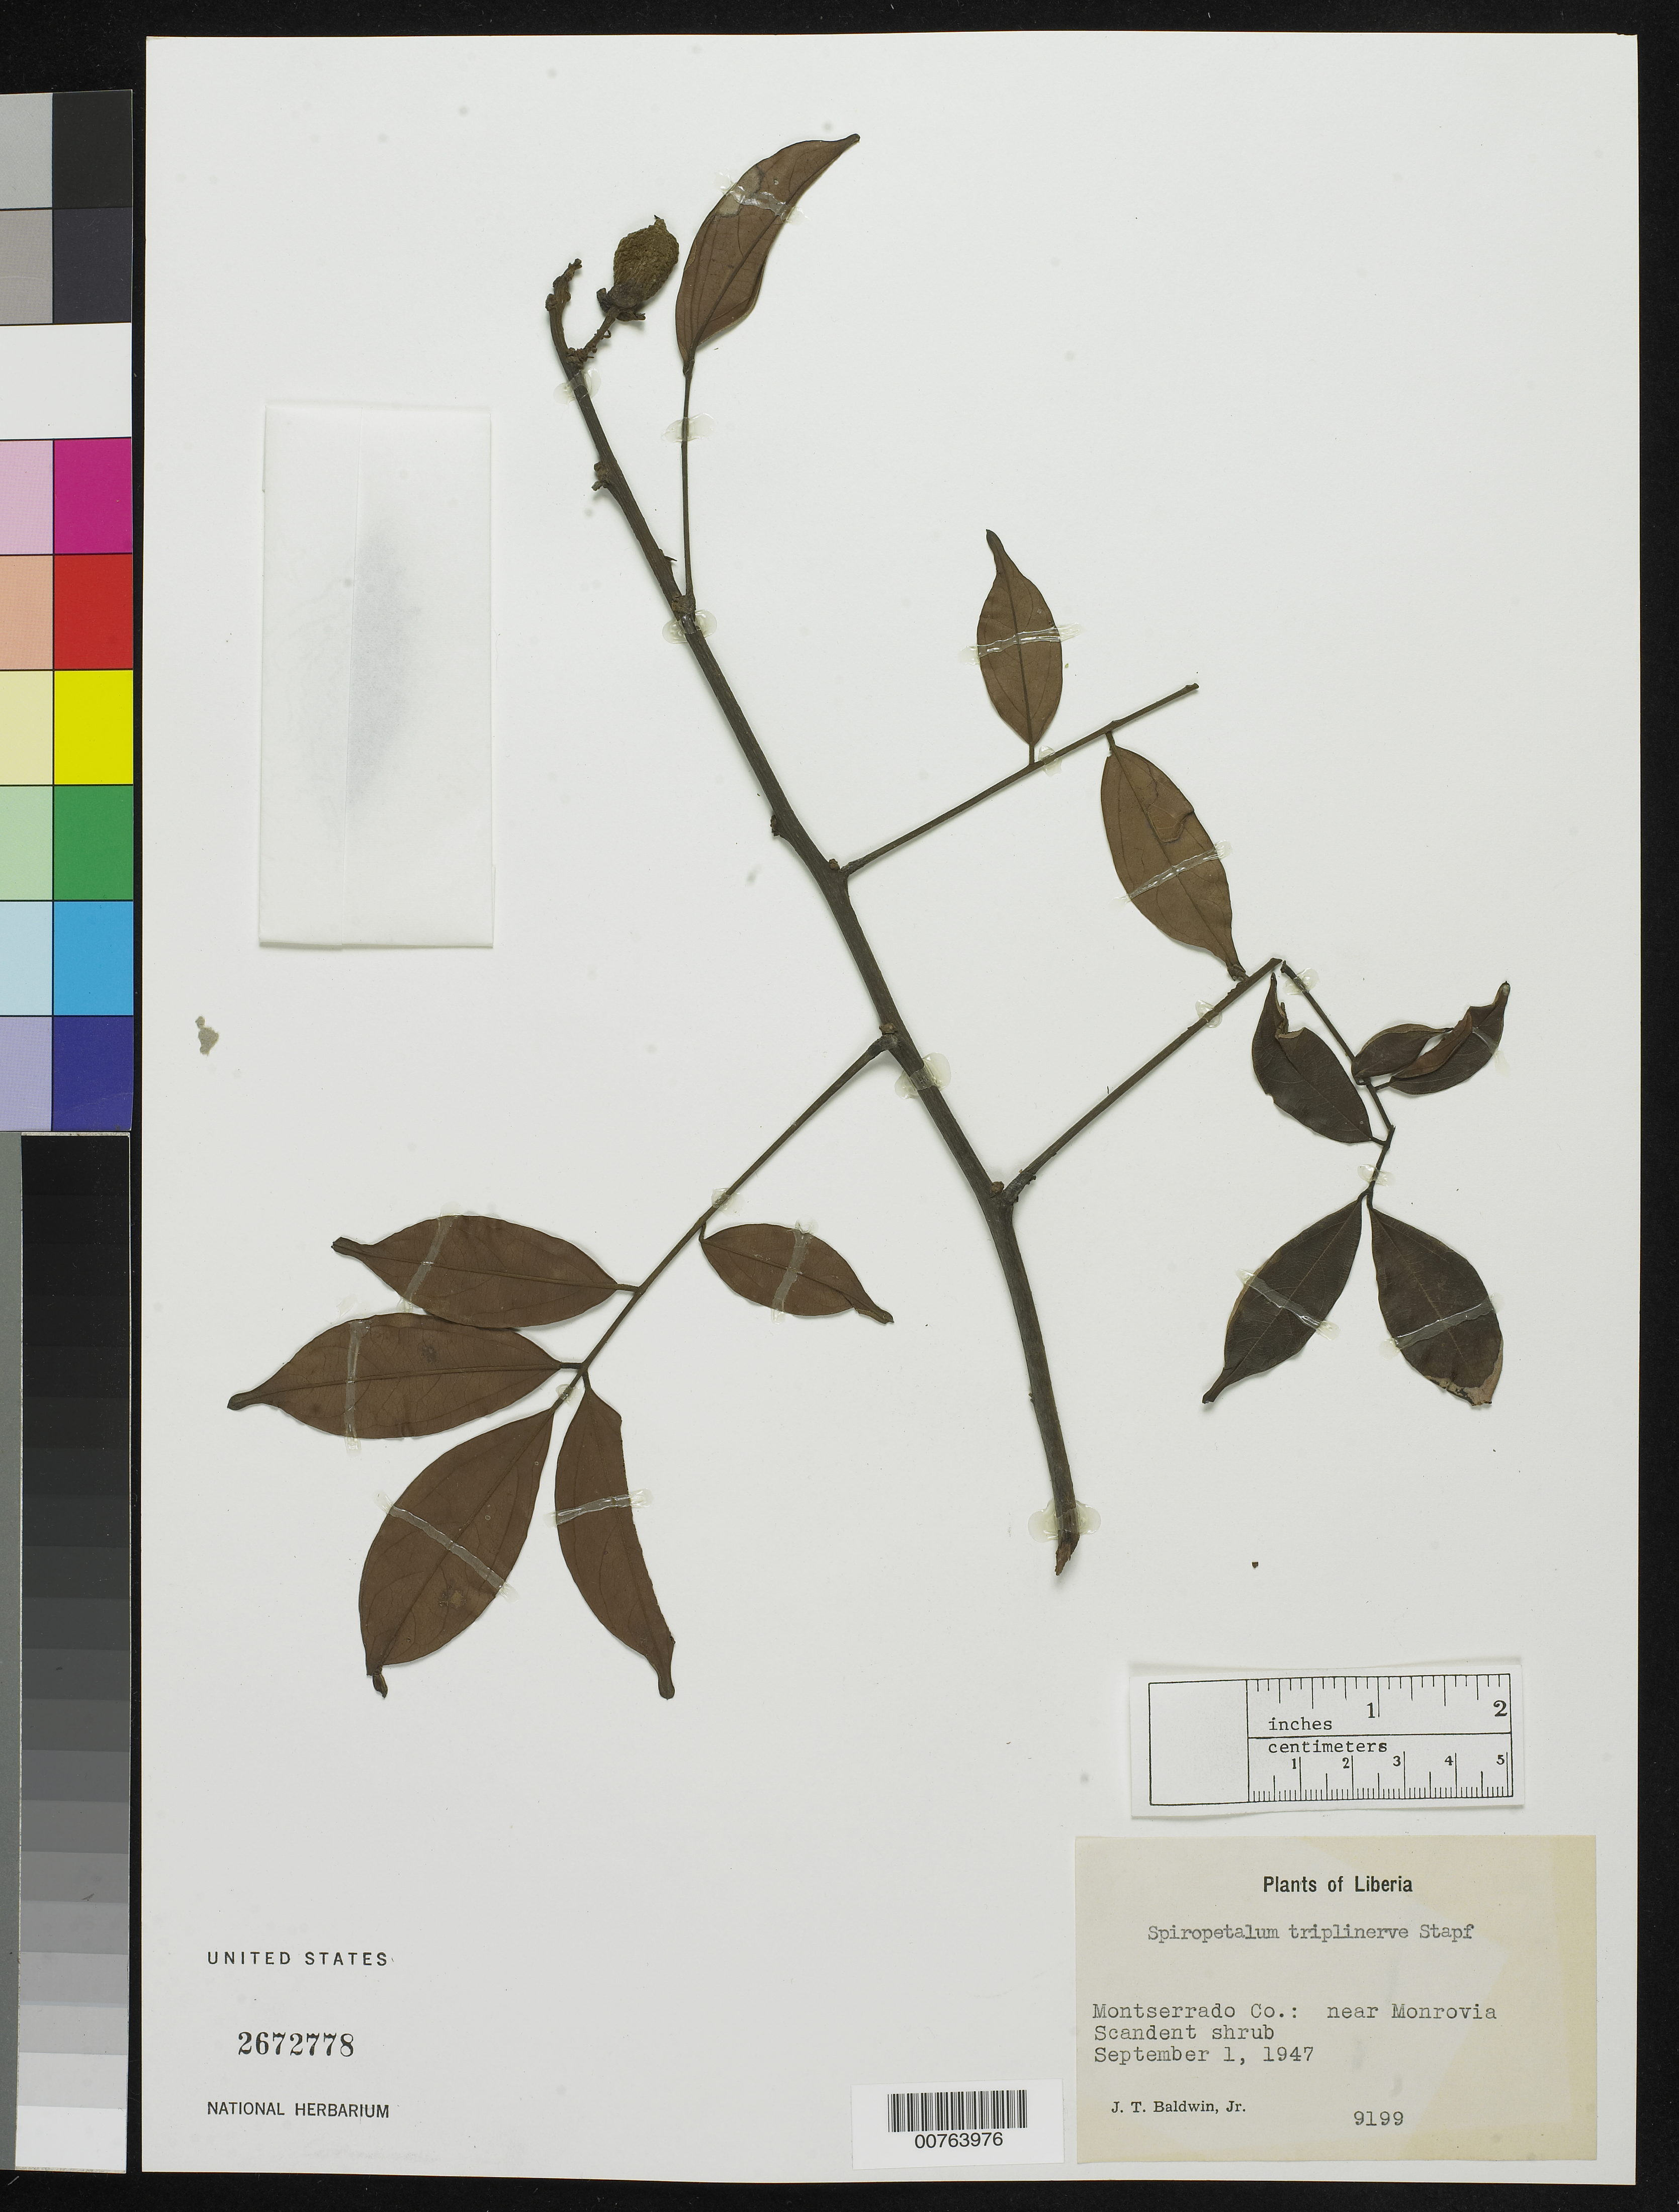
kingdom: Plantae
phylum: Tracheophyta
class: Magnoliopsida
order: Oxalidales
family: Connaraceae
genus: Rourea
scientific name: Rourea solanderi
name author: Baker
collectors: J. T. Baldwin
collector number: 9199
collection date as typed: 1 Sep 1947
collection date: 1947-09-01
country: Liberia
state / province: Montserrado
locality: near Monrovia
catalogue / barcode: US 2672778